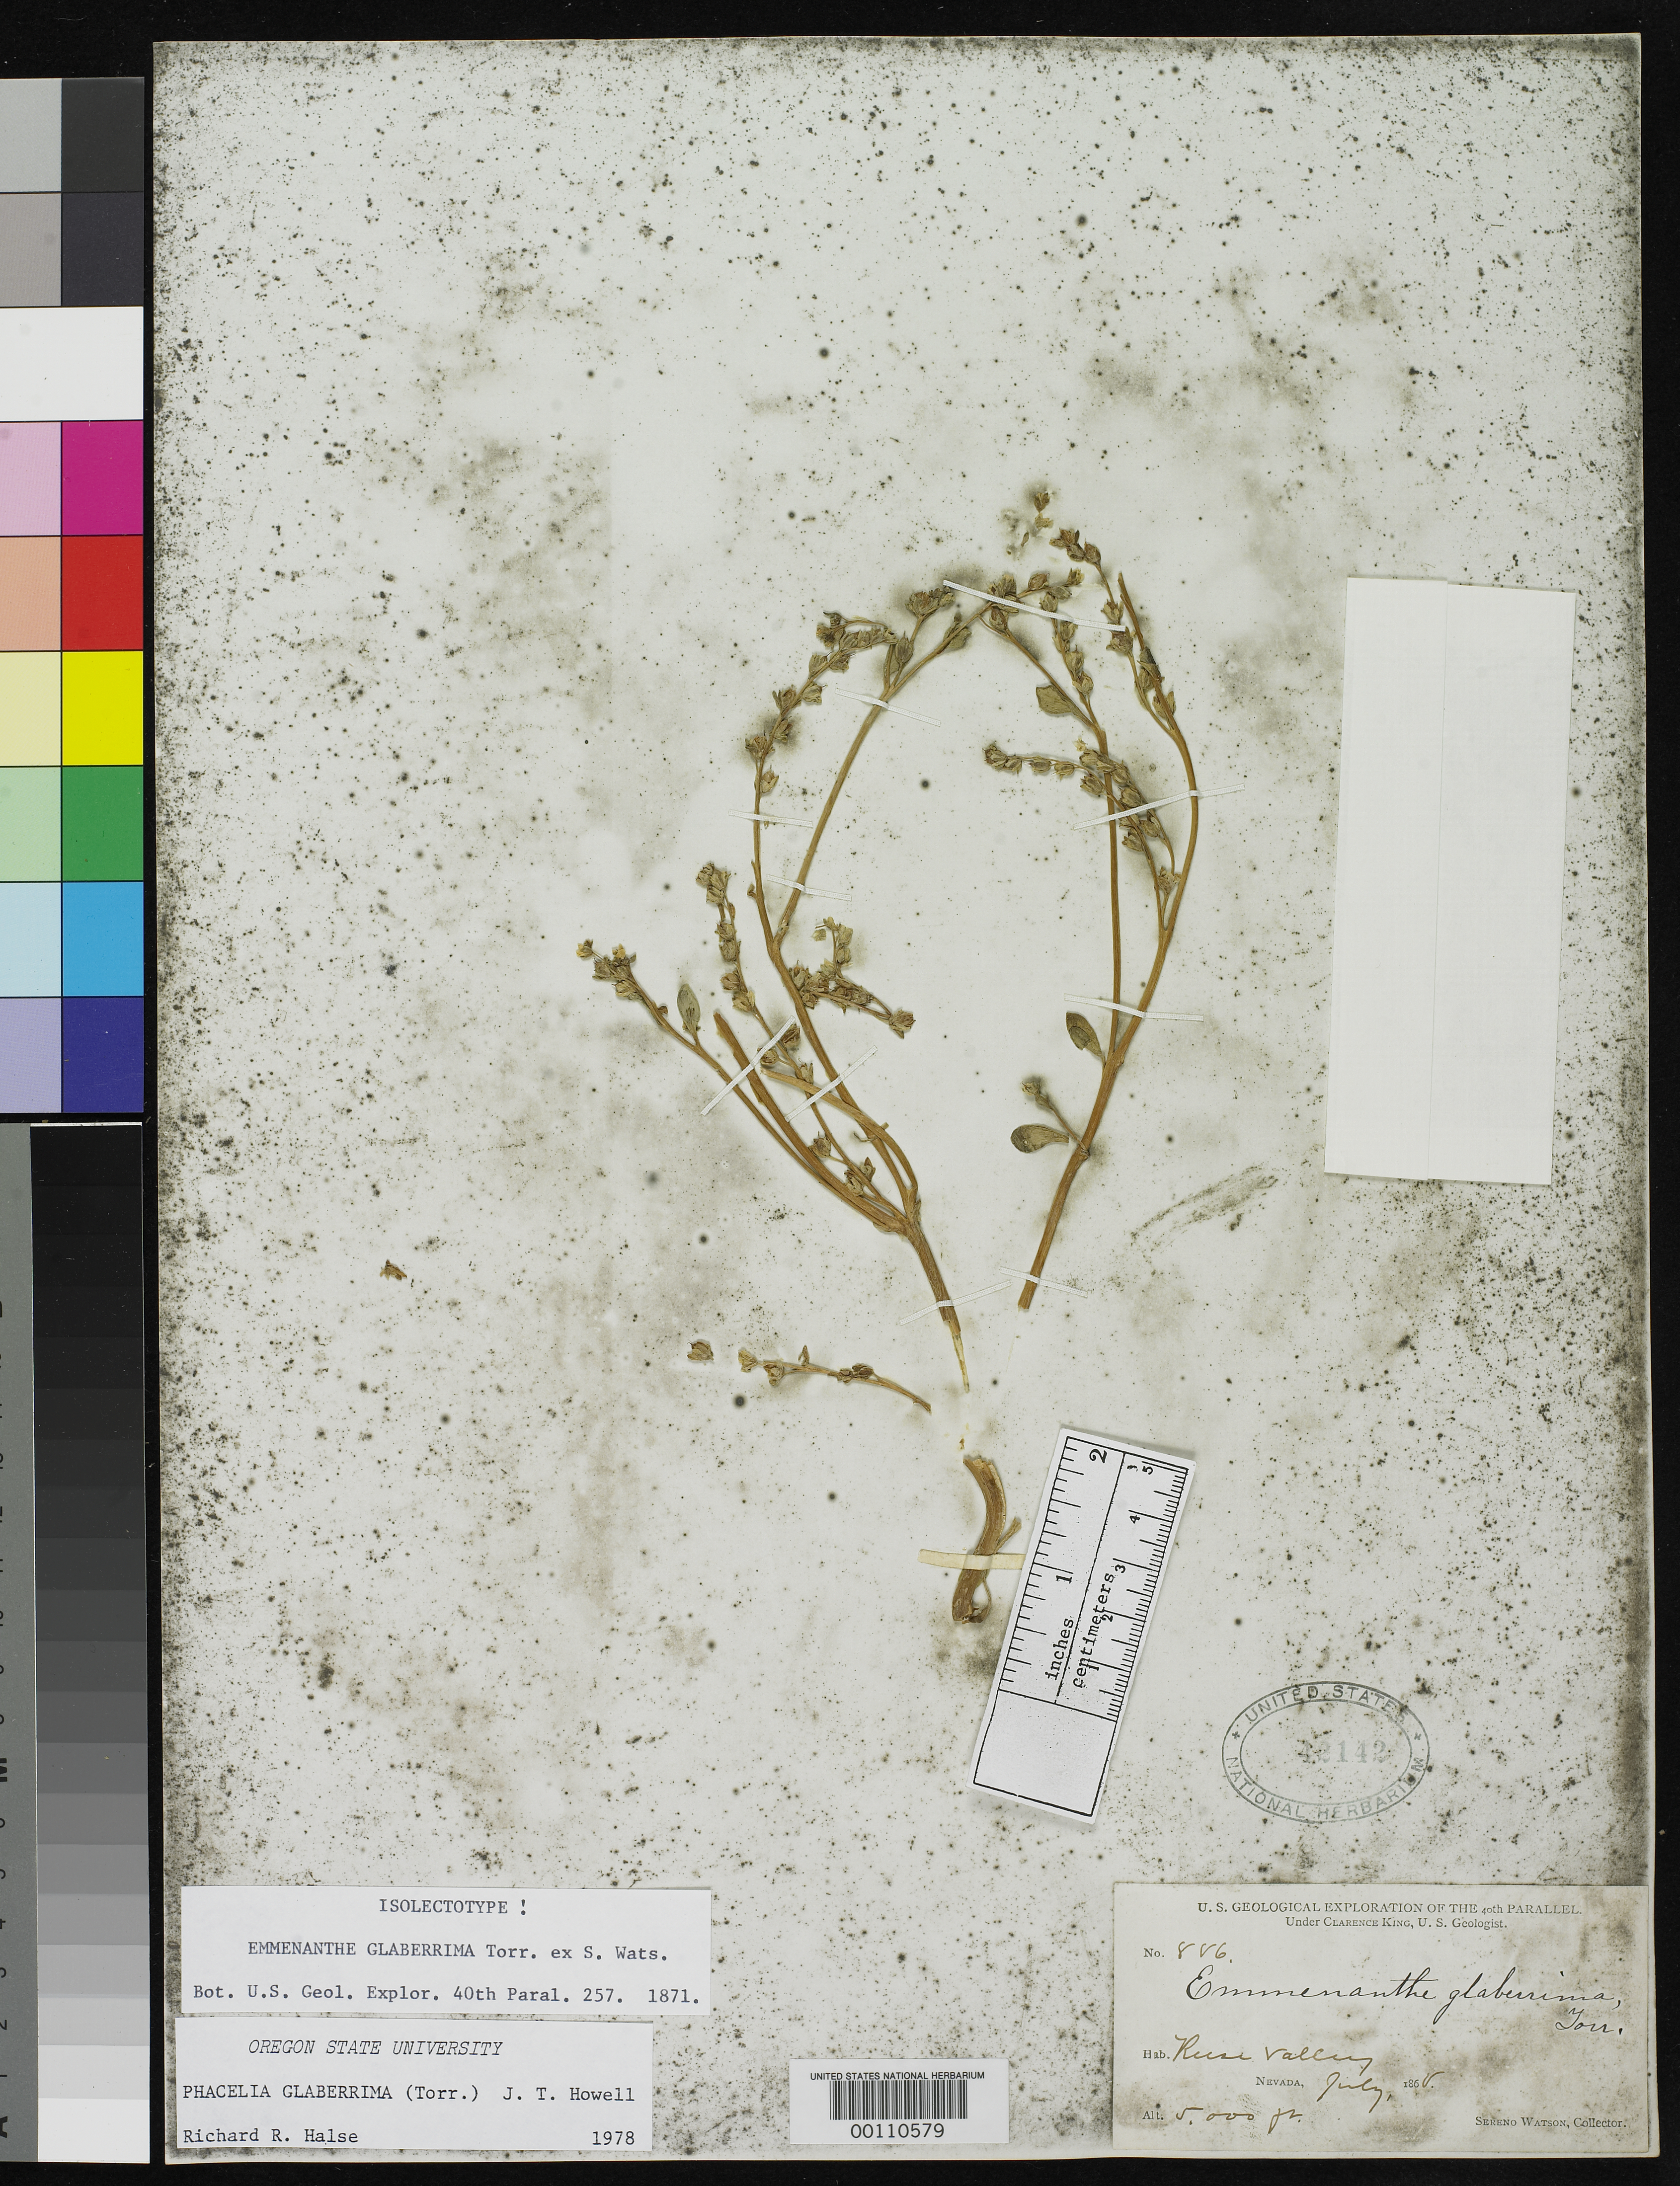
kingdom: Plantae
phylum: Tracheophyta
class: Magnoliopsida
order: Boraginales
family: Hydrophyllaceae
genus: Emmenanthe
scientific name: Emmenanthe glaberrima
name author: Torr. in C. King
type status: Isolectotype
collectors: S. Watson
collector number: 886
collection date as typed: Jul 1868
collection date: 1868-07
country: United States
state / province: Nevada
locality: Lower Hymboldt and Reese River valleys.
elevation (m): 1219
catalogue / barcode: US 42142